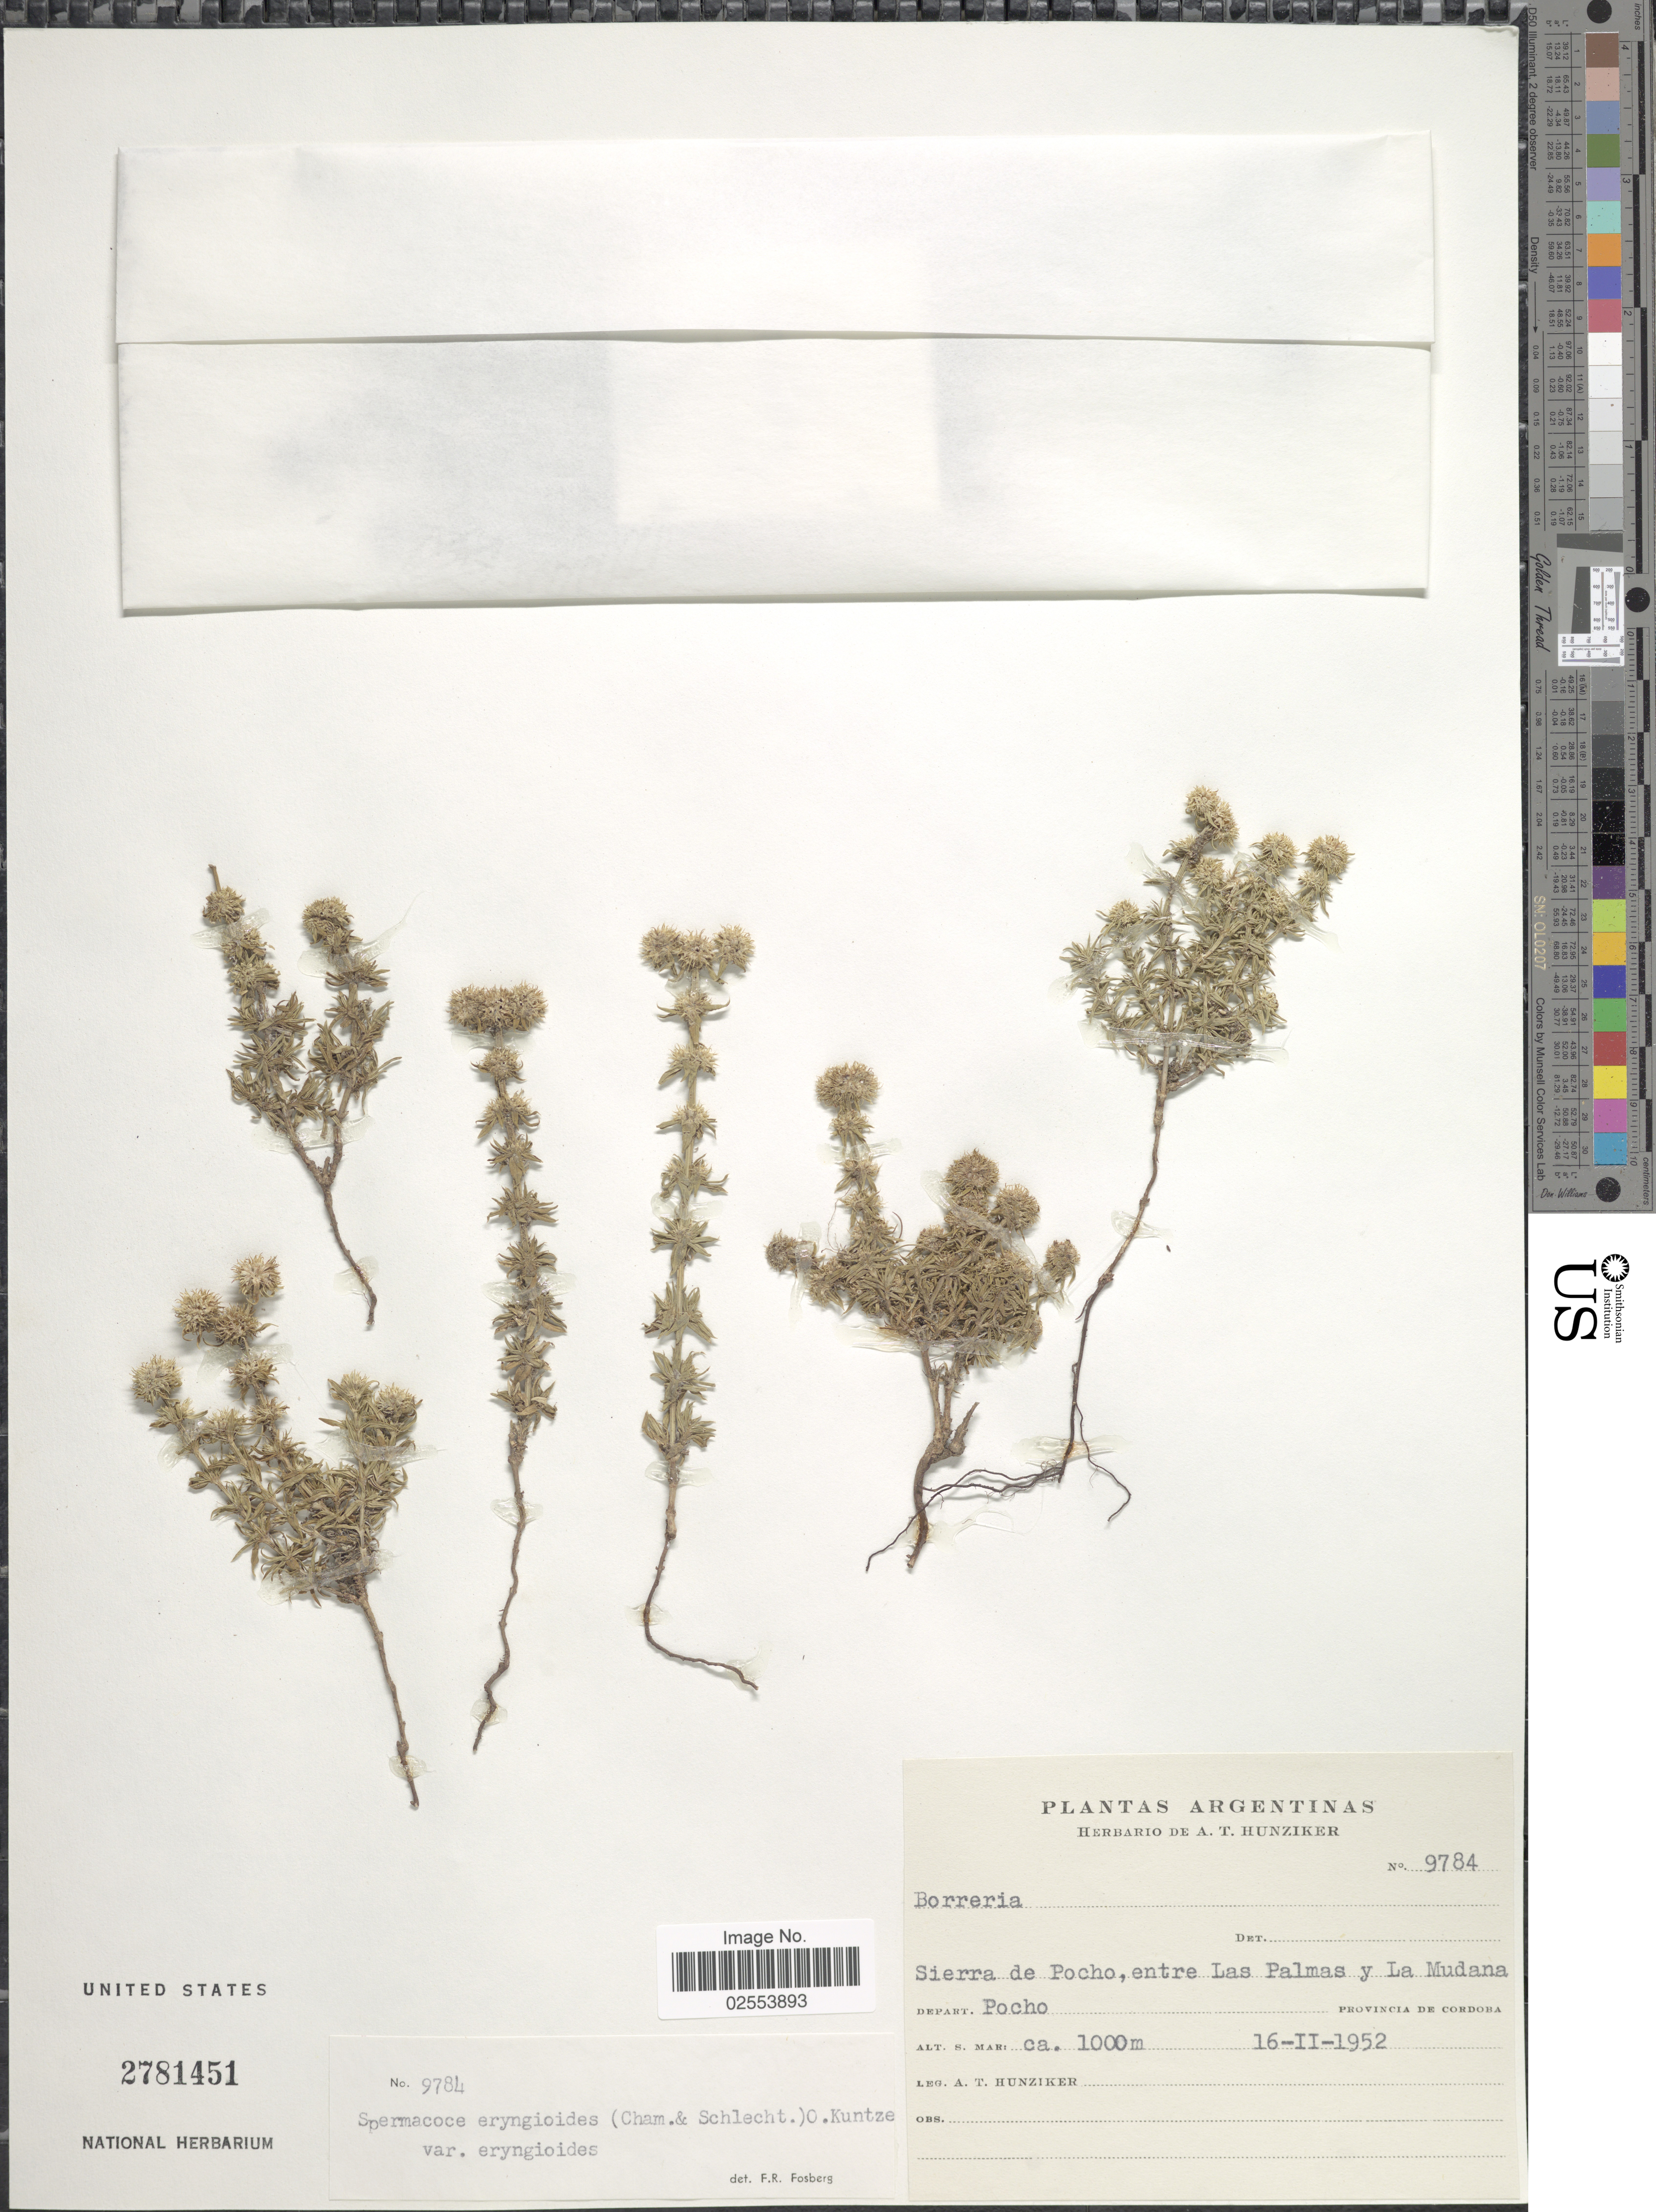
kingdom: Plantae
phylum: Tracheophyta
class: Magnoliopsida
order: Gentianales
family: Rubiaceae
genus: Spermacoce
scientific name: Spermacoce eryngioides var. eryngioides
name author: (Cham. & Schltdl.) Kuntze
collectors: A. T. Hunziker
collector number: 9784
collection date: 1952-02-16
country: Argentina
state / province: Cordoba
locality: Sierra de Pocho, entre Las Palmas y La Mudana, Depart. Pocho.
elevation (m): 1000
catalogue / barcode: US 2781451